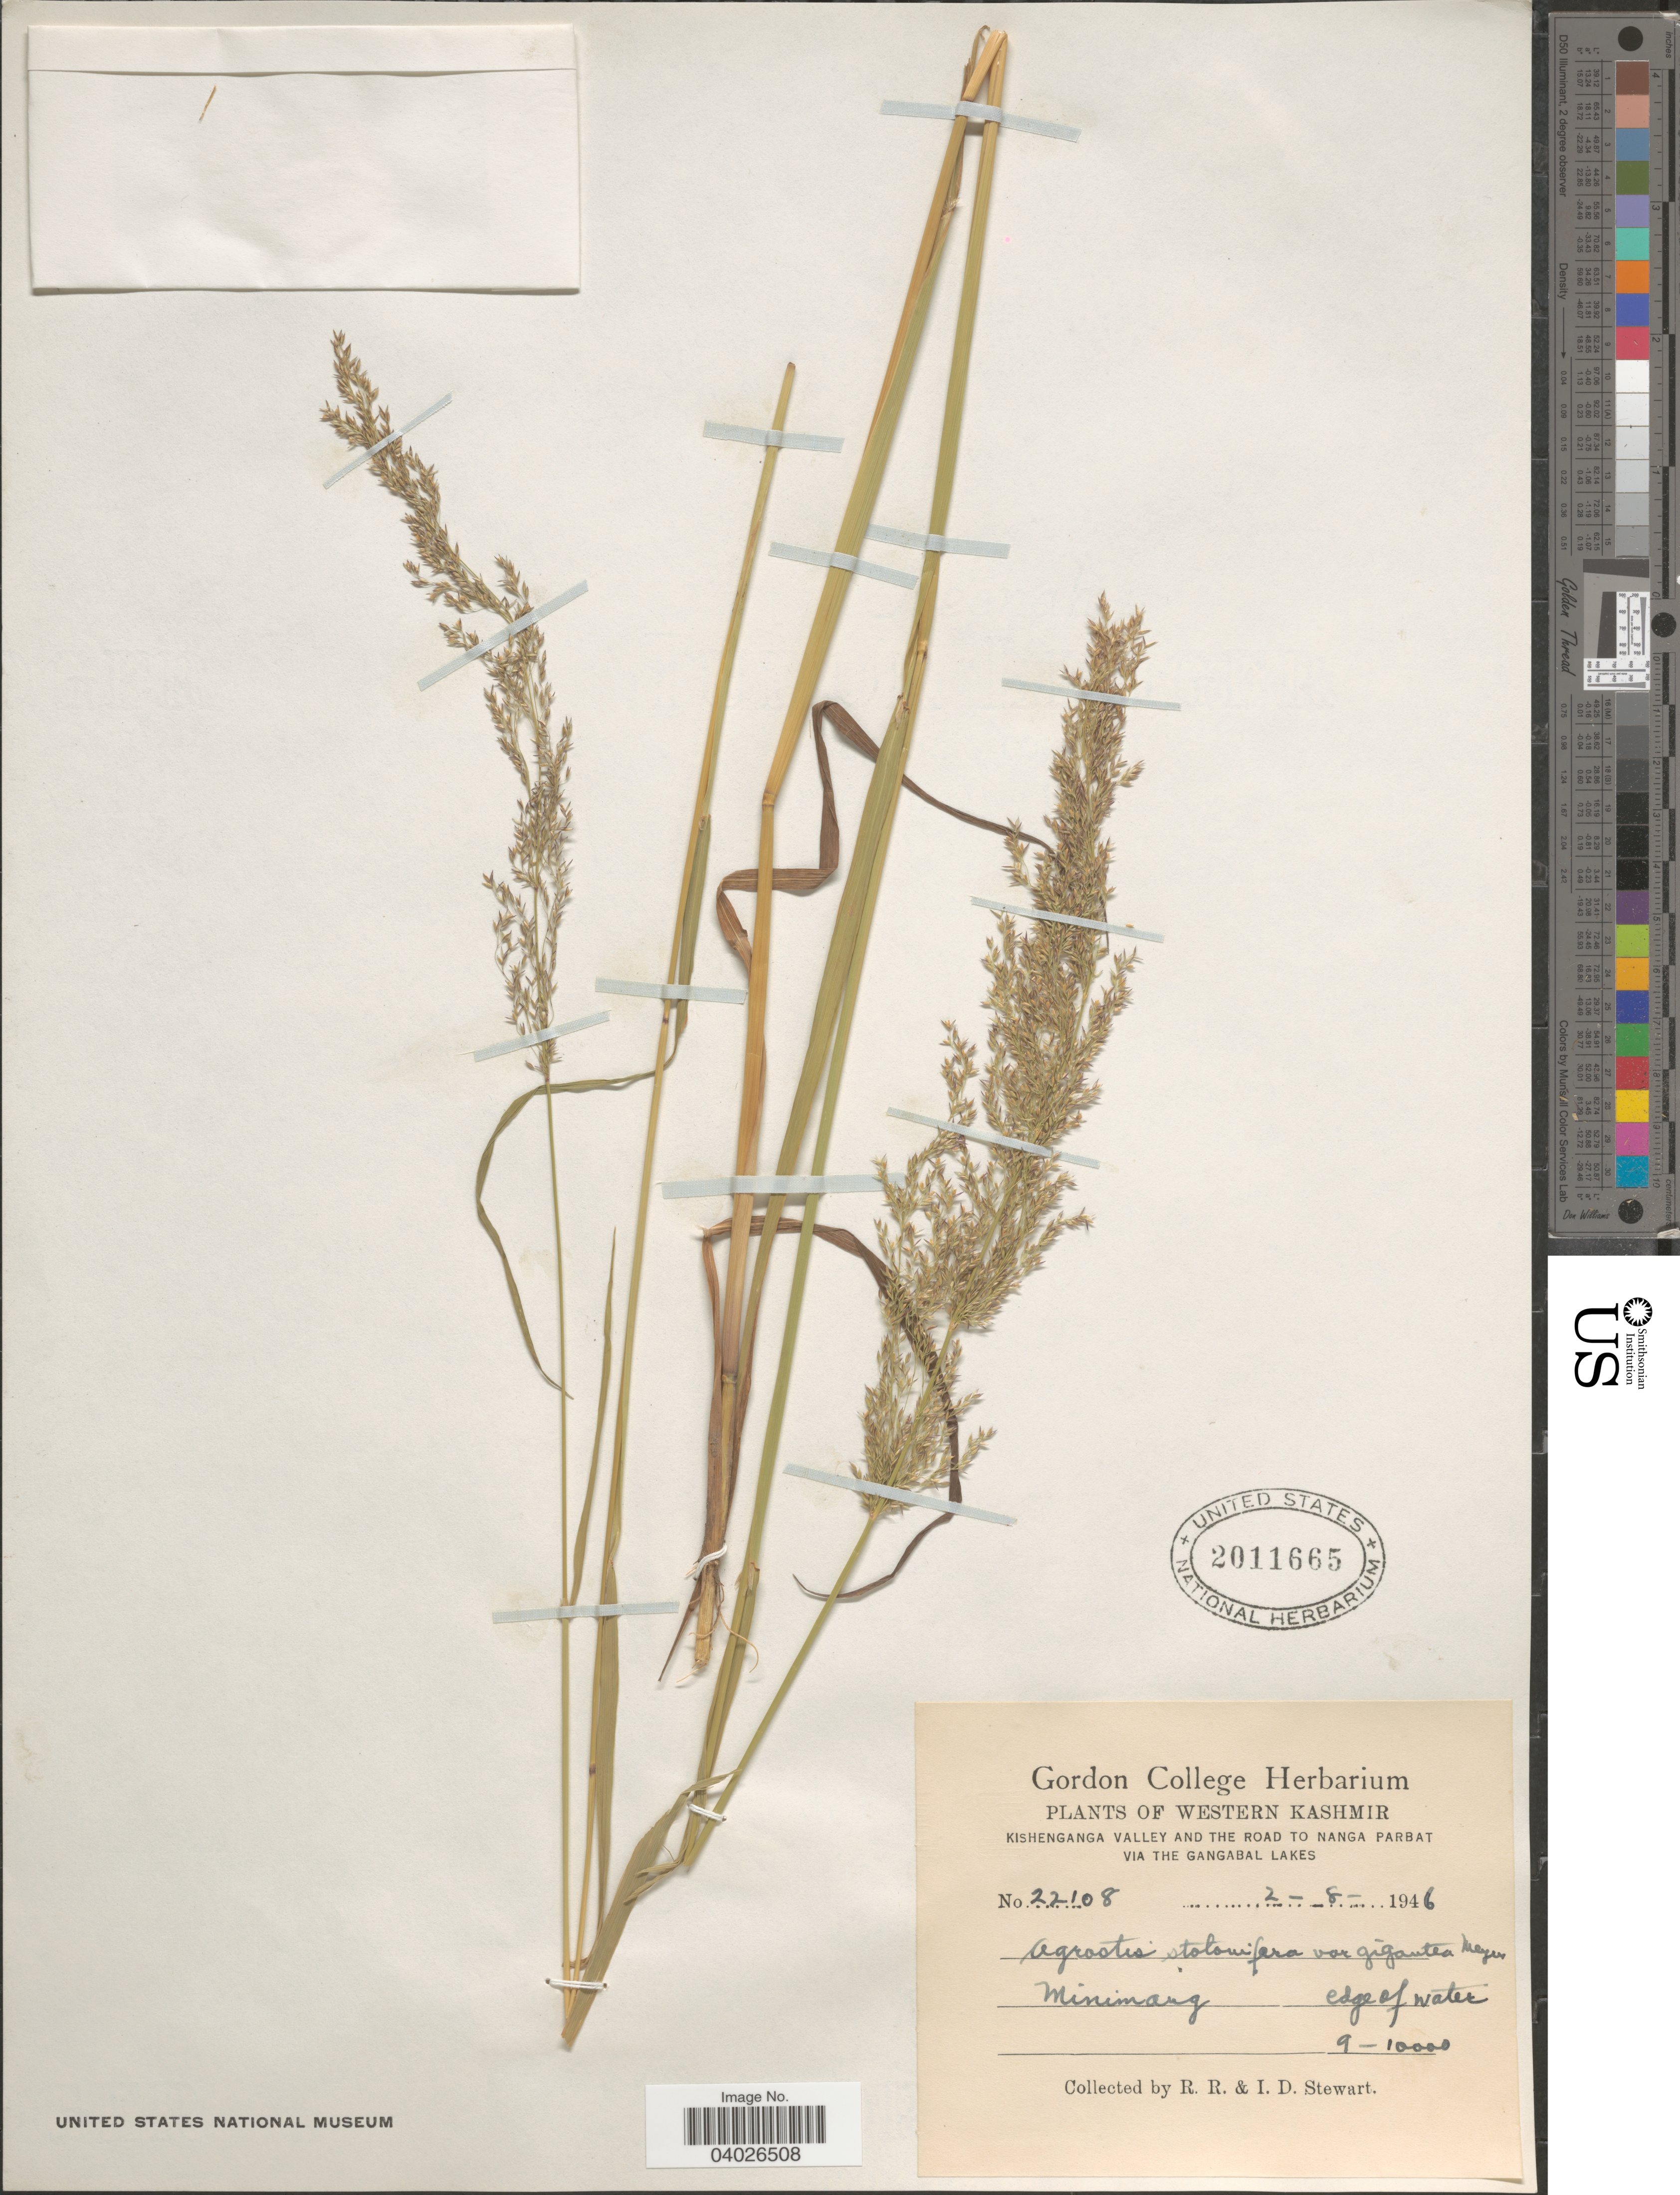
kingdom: Plantae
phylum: Tracheophyta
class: Liliopsida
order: Poales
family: Poaceae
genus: Agrostis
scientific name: Agrostis stolonifera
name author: L.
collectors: R. Stewart & I. Stewart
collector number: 22108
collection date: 1946-08-02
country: India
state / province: Jammu and Kashmir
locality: Western Kashmir. Kishenganga Valley and the road to Nanga Parbat via the Gangabal Lakes. Minimarg.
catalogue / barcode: US 2011665